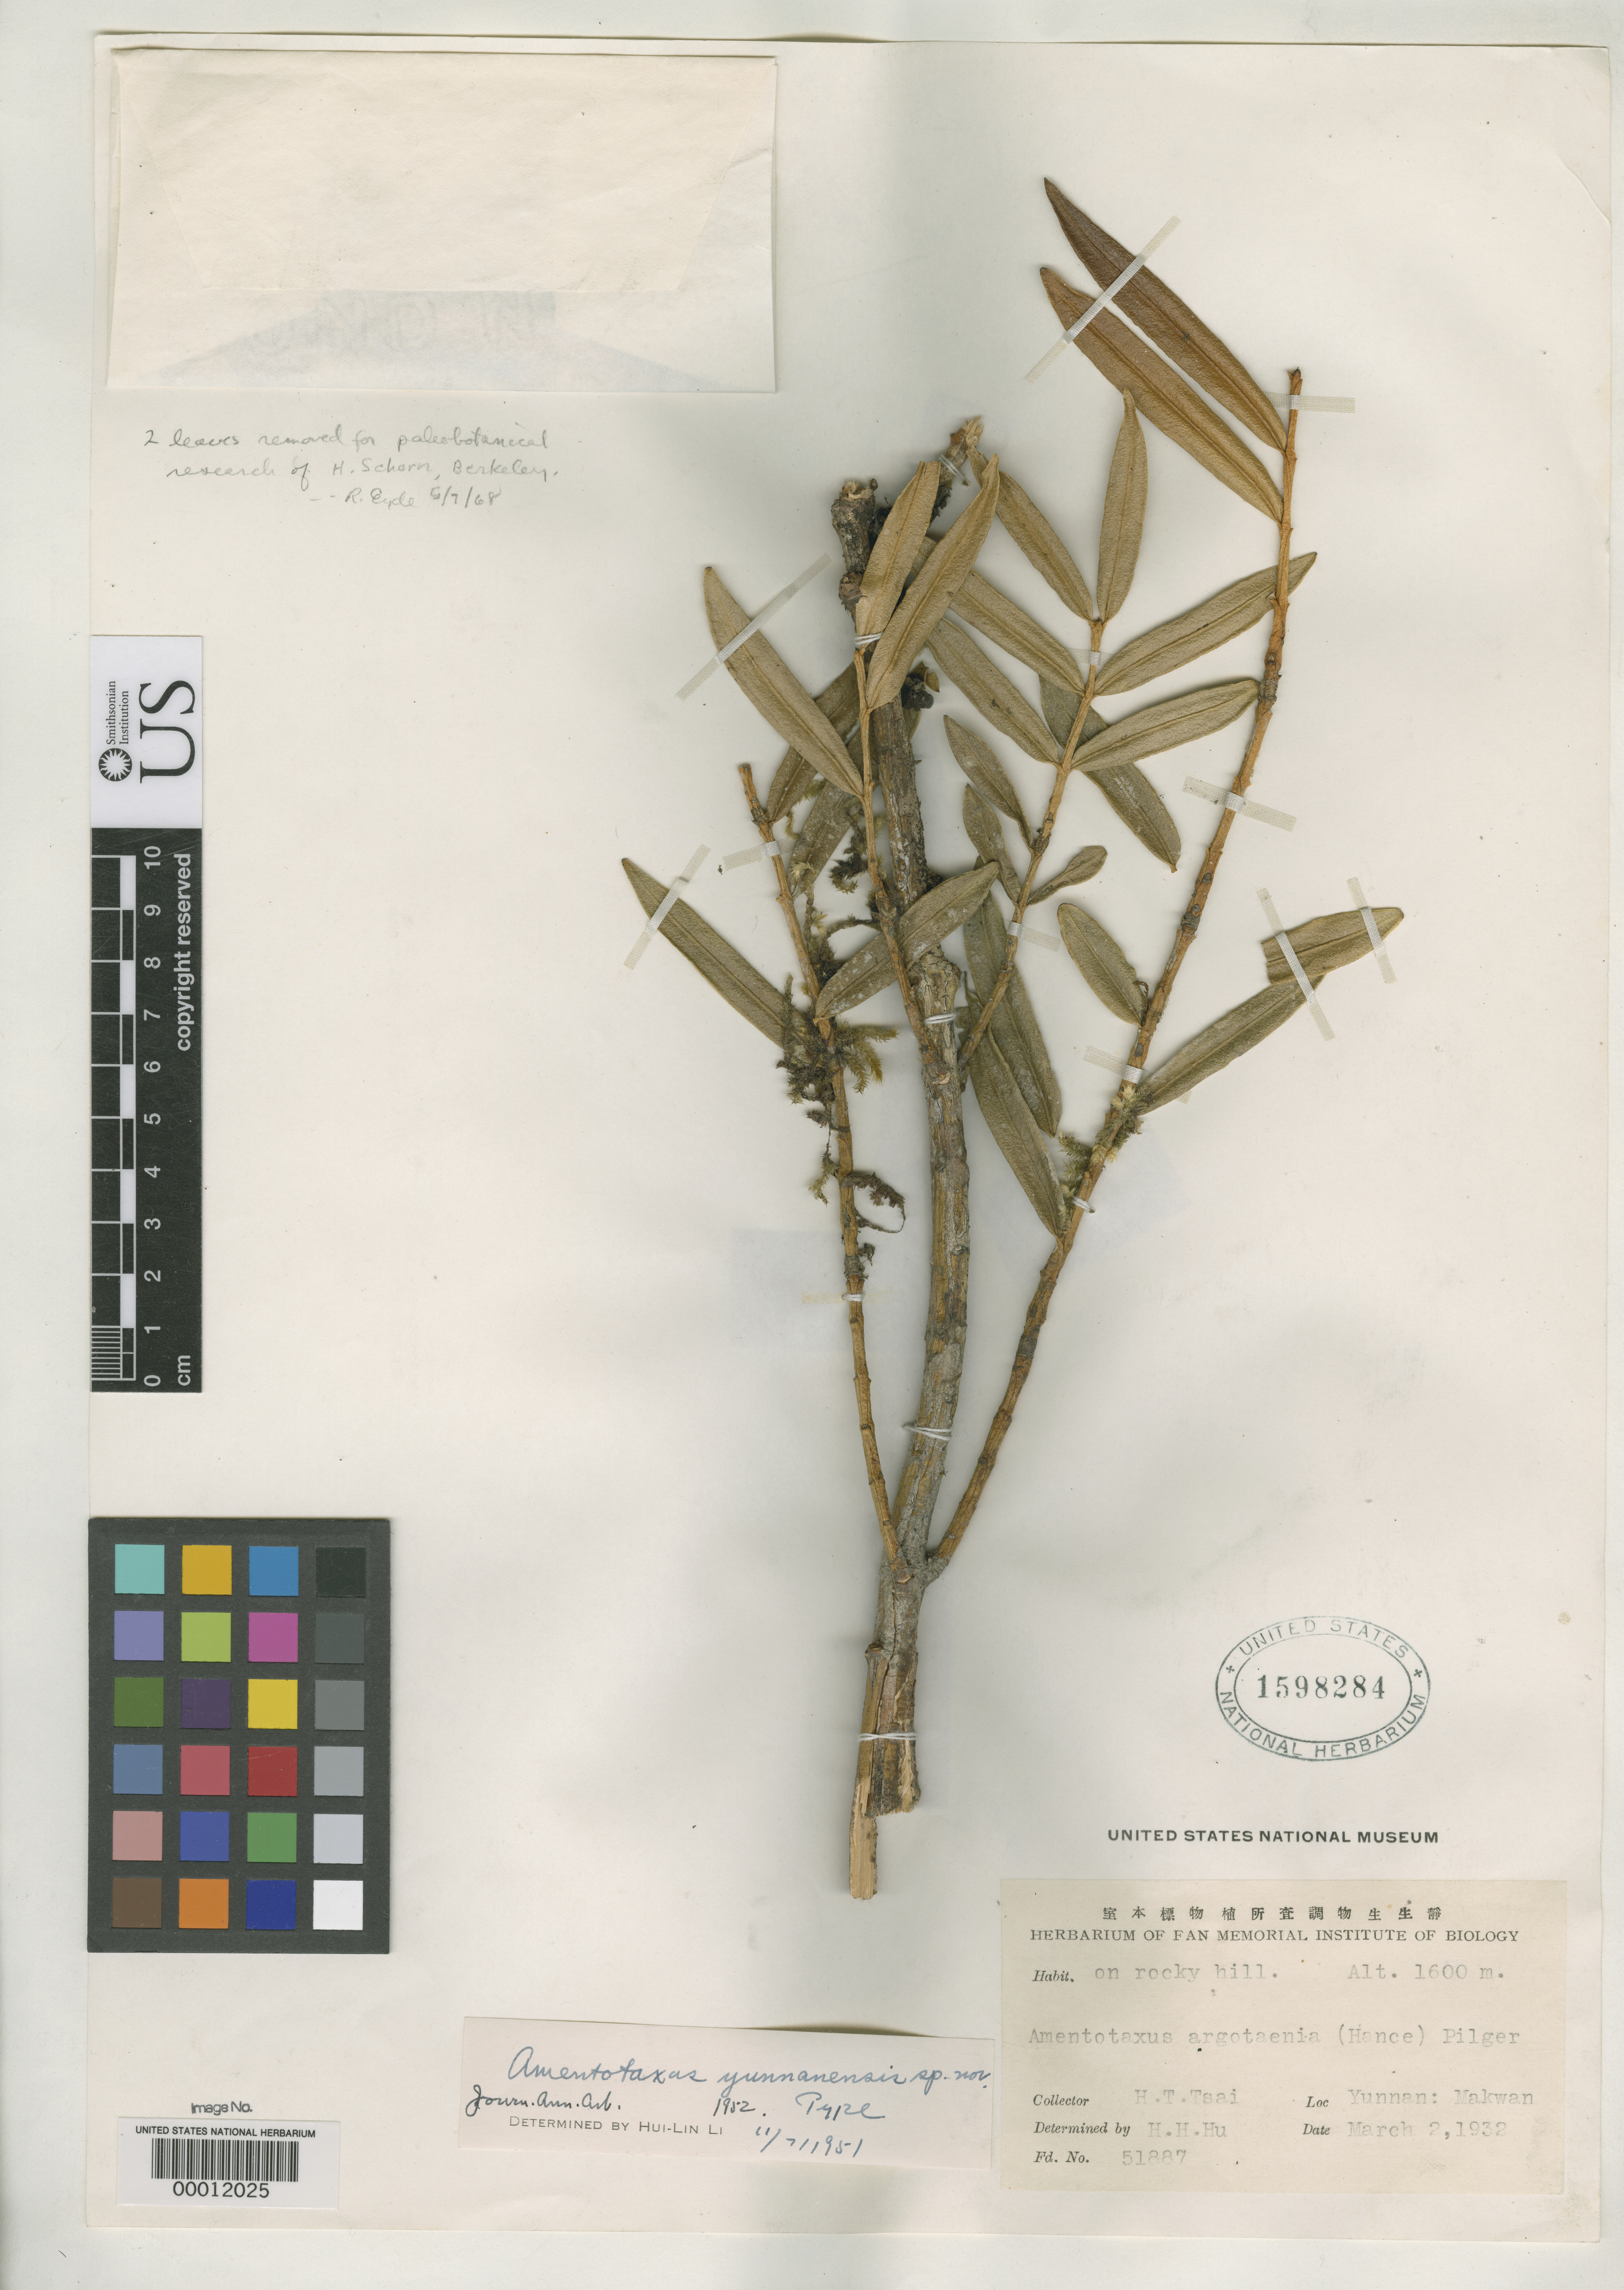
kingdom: Plantae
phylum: Tracheophyta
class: Pinopsida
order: Pinales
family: Taxaceae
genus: Amentotaxus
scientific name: Amentotaxus yunnanensis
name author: H.L. Li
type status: Holotype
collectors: H. Tsai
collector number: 51887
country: China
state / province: Yunnan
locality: Makwan.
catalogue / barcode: US 1598284